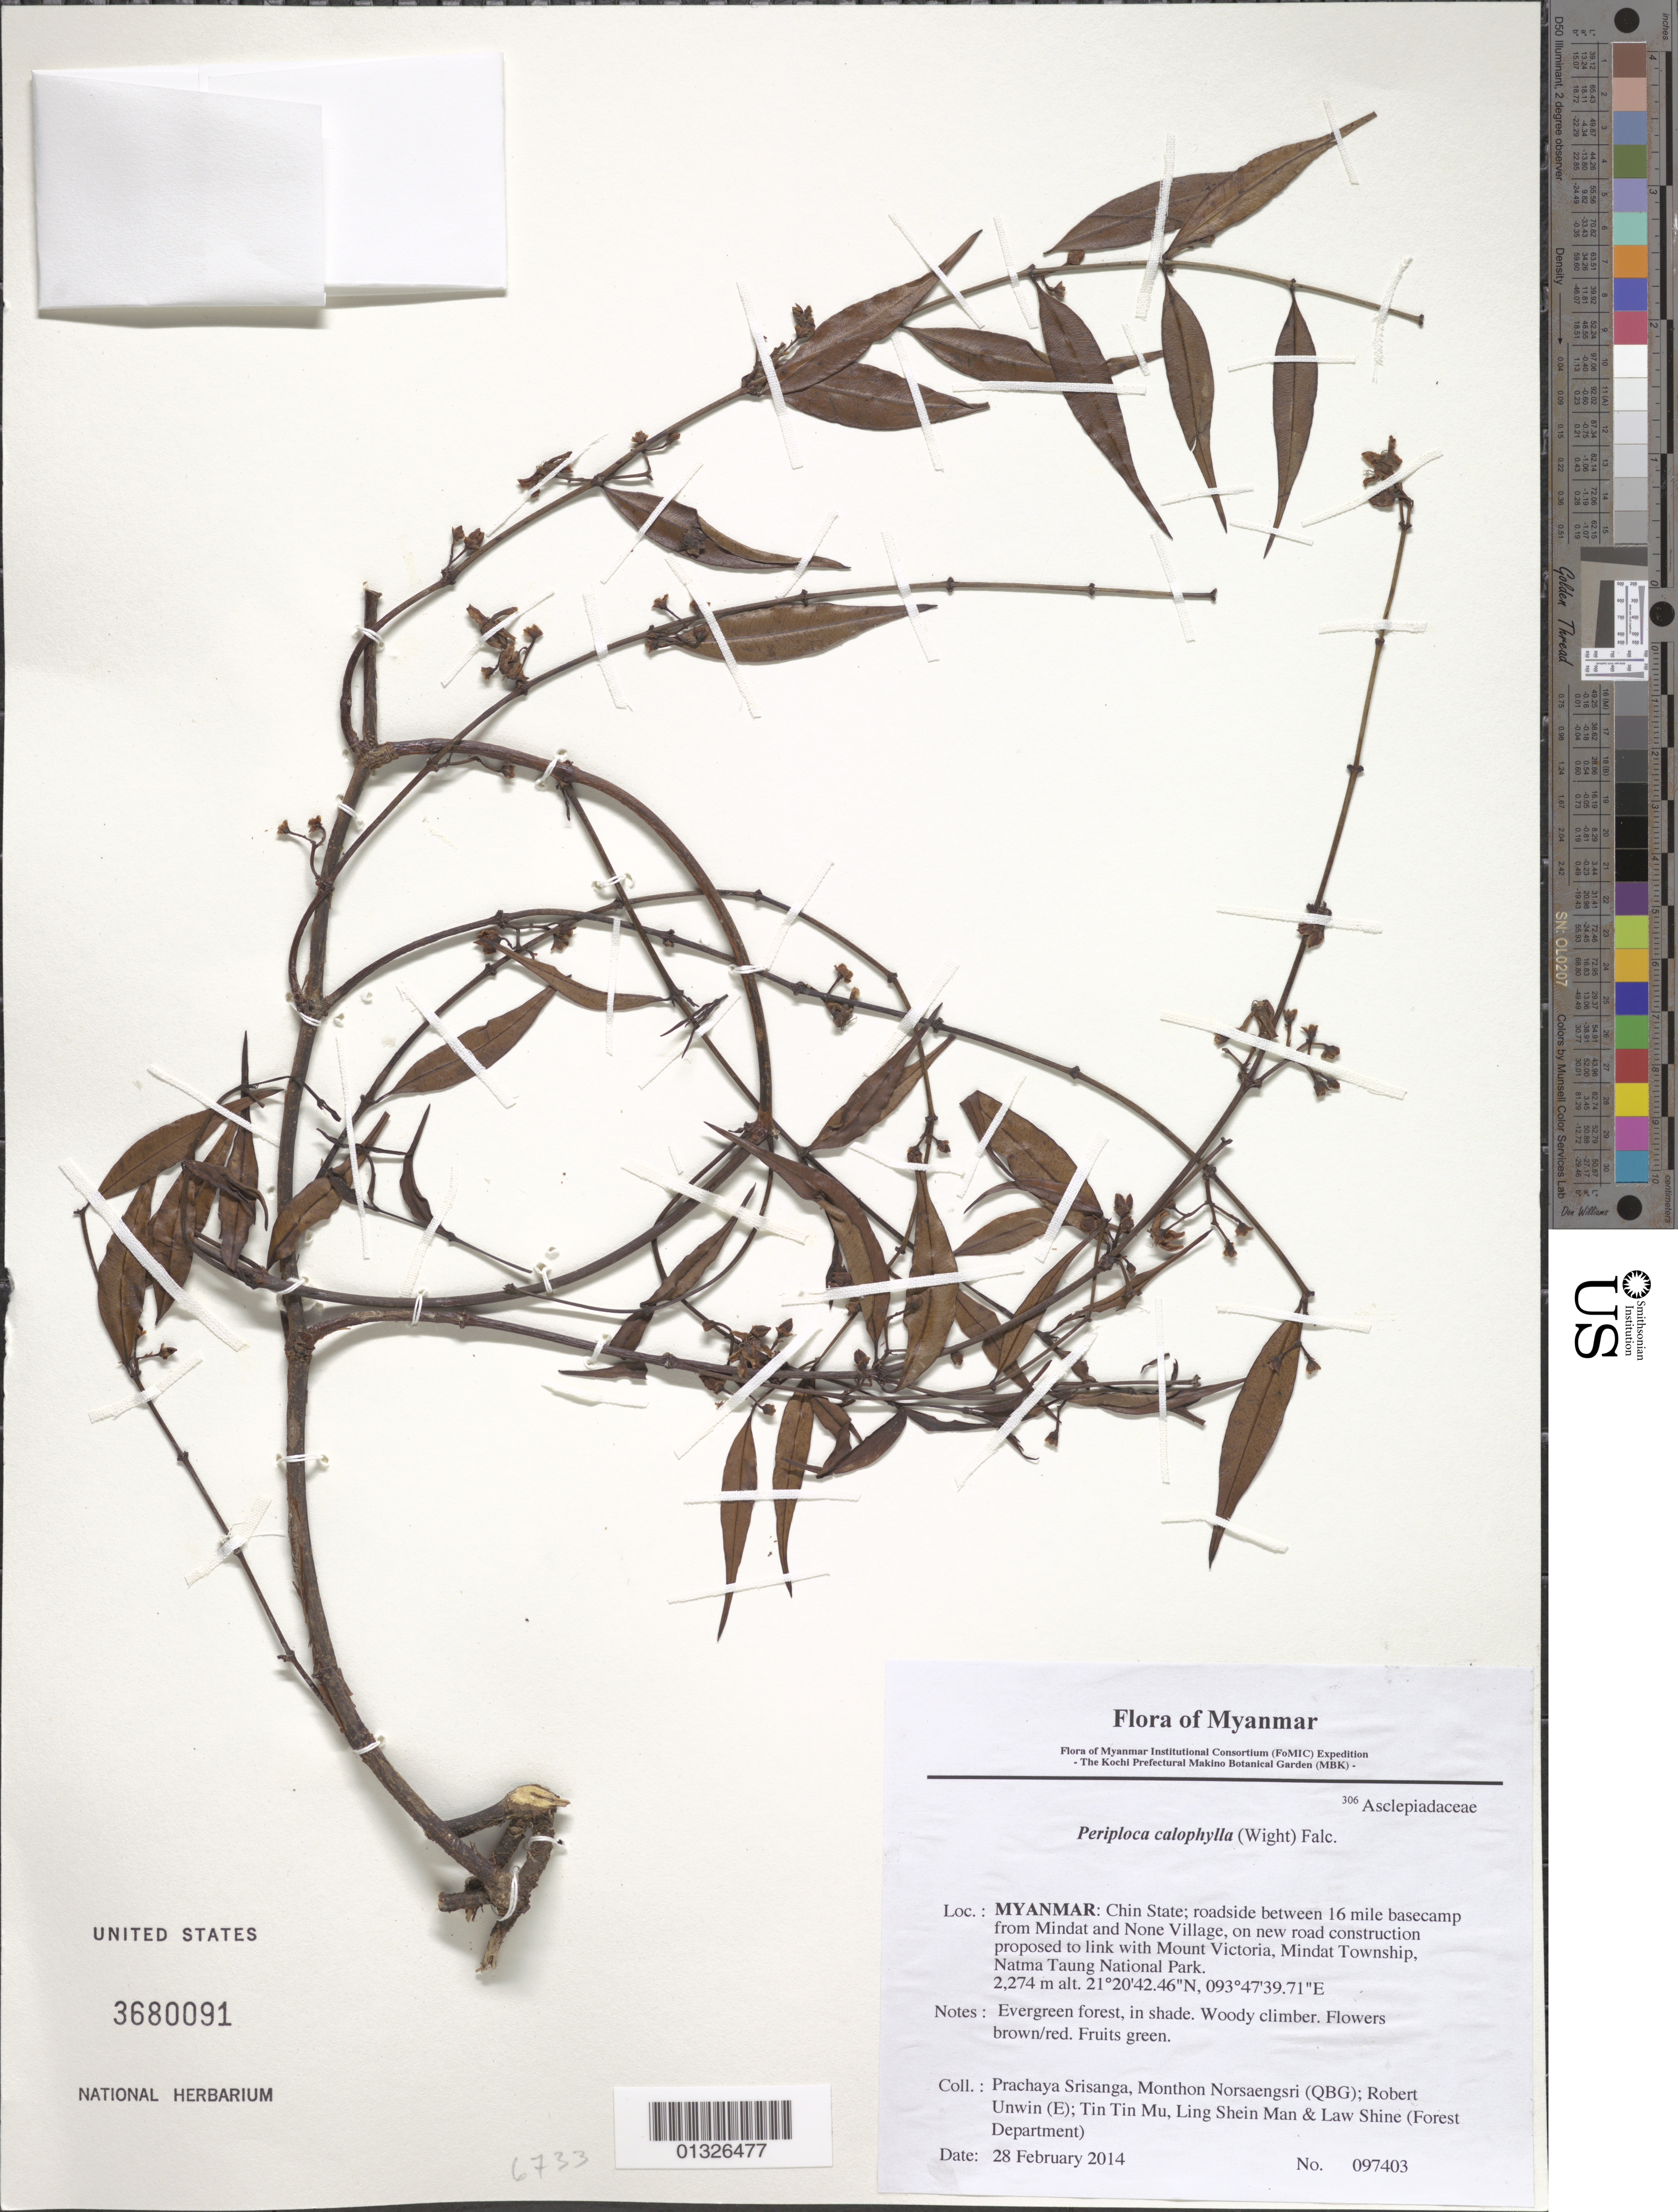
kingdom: Plantae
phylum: Tracheophyta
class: Magnoliopsida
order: Gentianales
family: Apocynaceae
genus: Periploca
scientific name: Periploca calophylla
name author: Rich. & Quart.-Dill.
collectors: P. Srisanga, M. Norsaengsri, R. Unwin, Tin Tin Mu, Ling Shein Man & L. Shine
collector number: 97403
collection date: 2014-02-28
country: Myanmar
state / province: Chin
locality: Roadside between 16 mile basecamp from Mindat and None Village, on new road construction proposed to link with Mount Victoria, Mindat Township, Natma Taung National Park.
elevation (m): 2274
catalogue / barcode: US 3680091